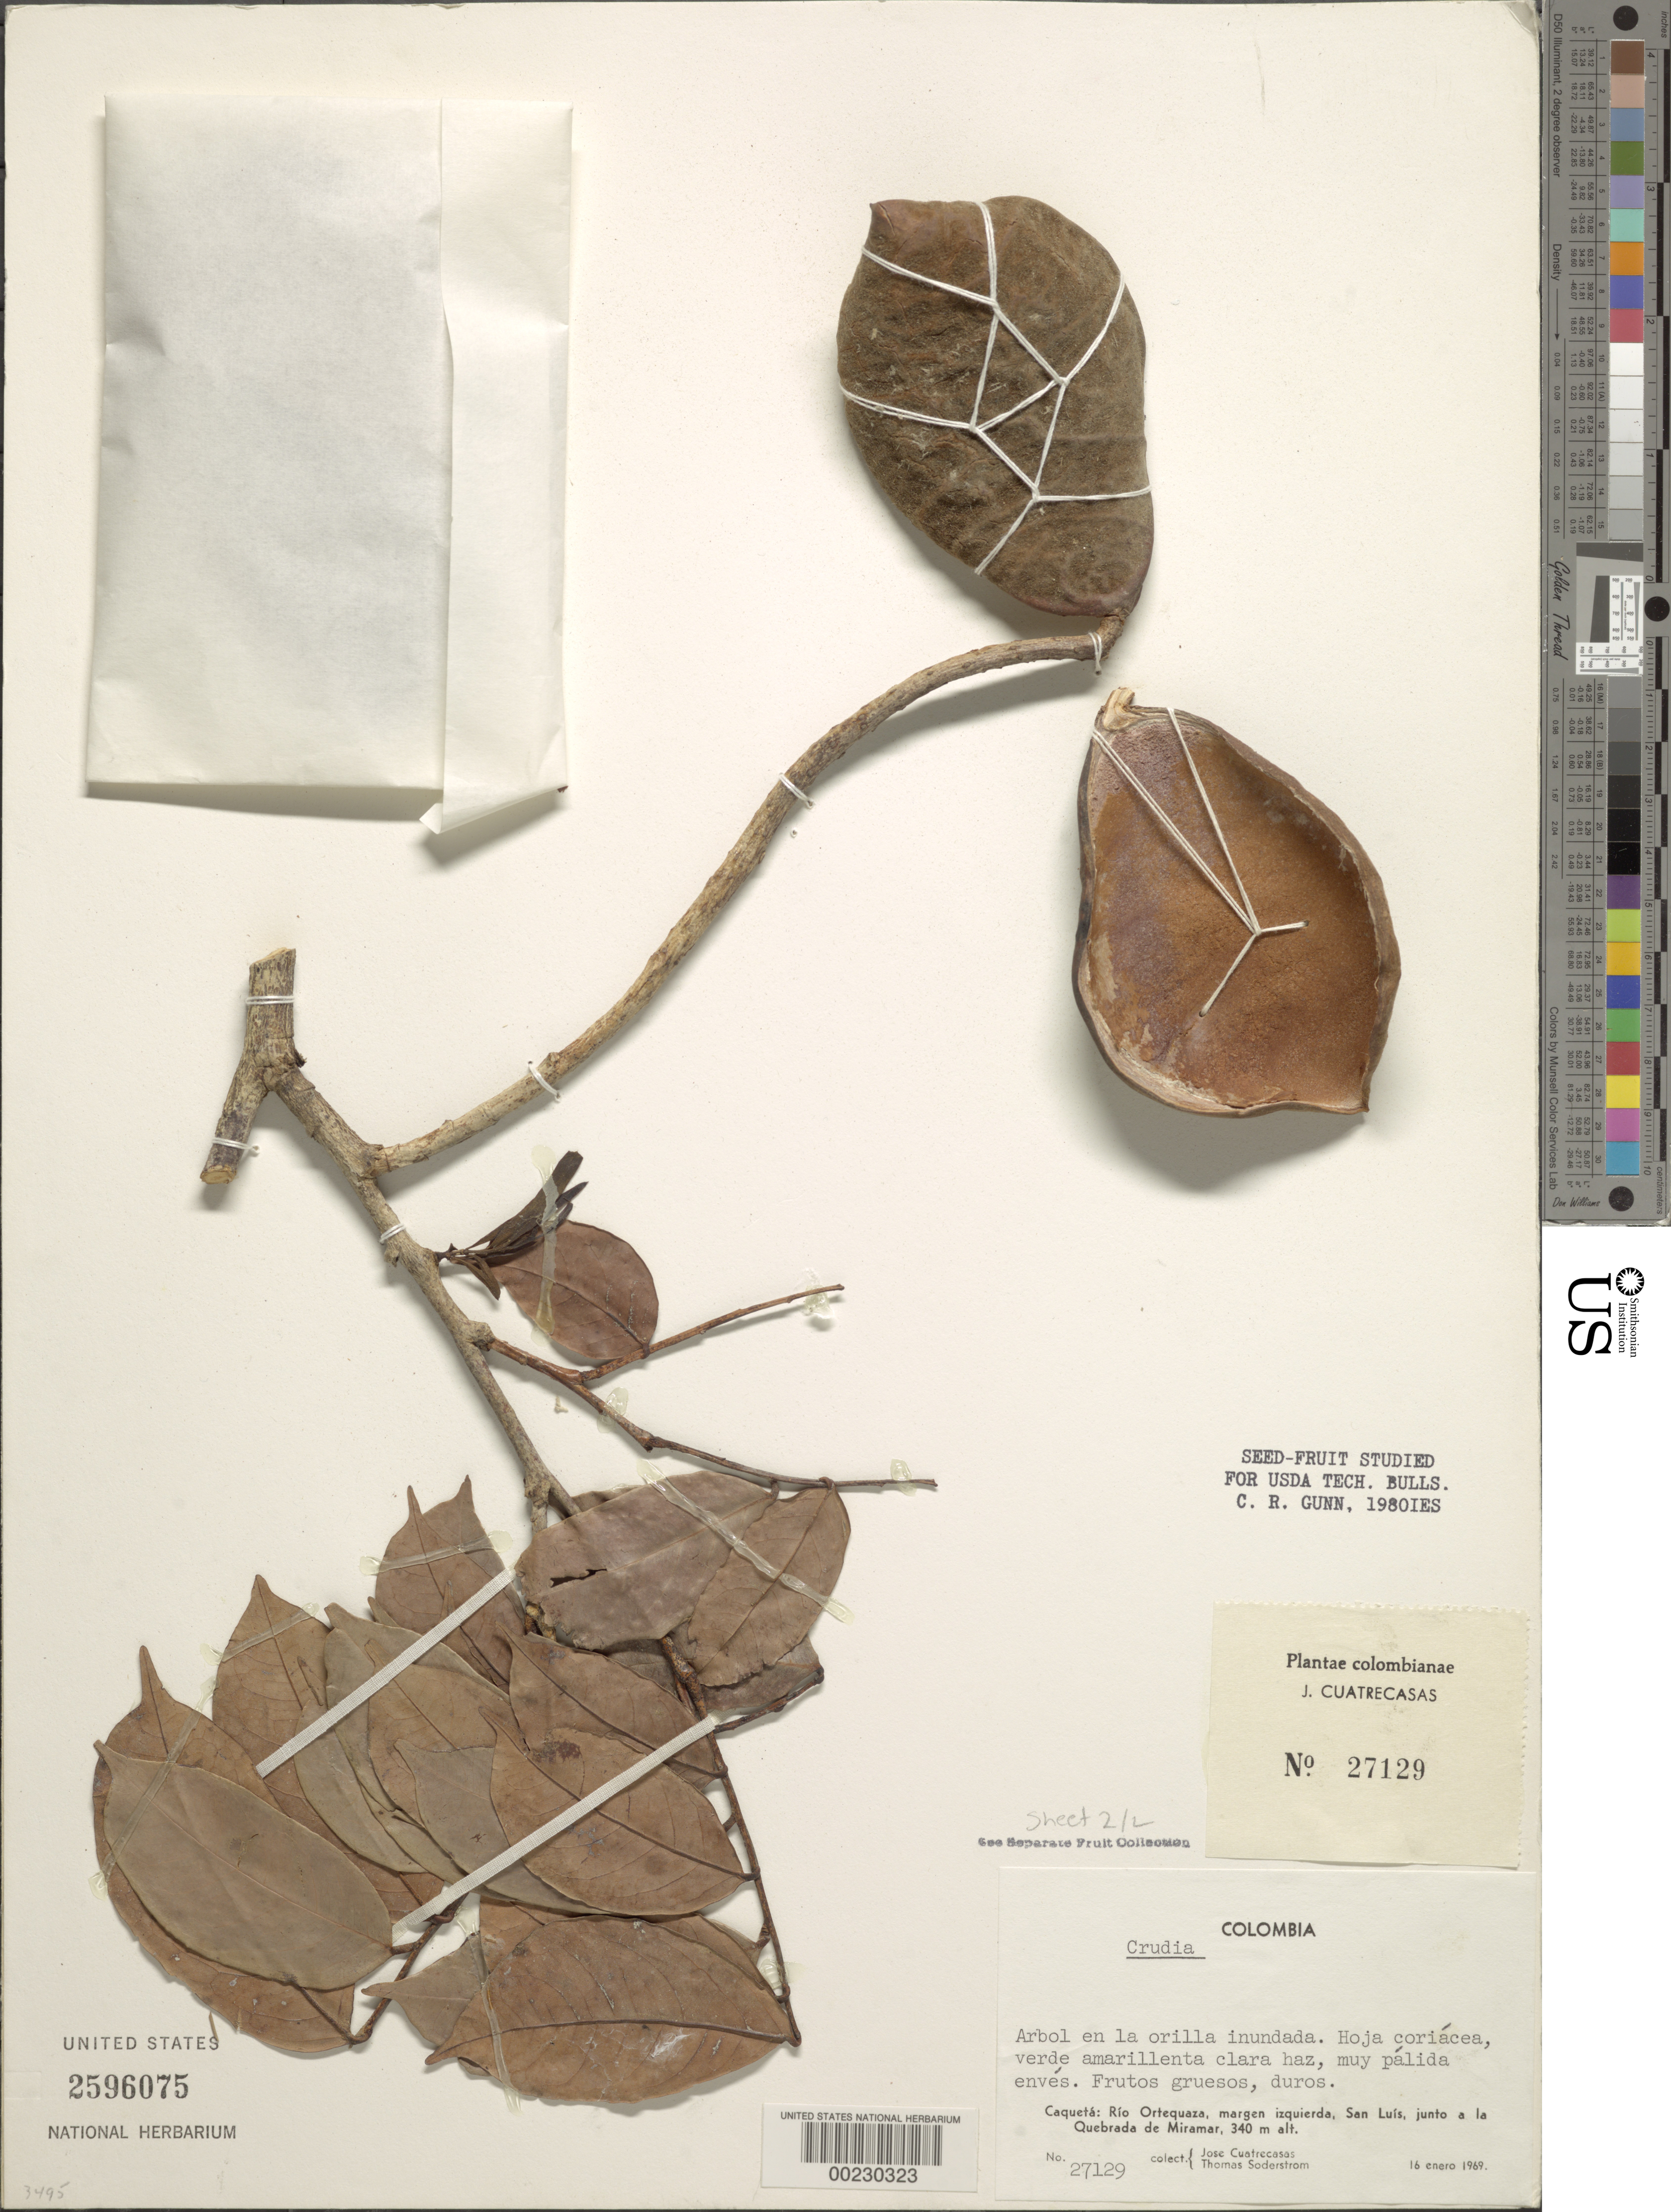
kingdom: Plantae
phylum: Tracheophyta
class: Magnoliopsida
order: Fabales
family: Fabaceae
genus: Crudia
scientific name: Crudia sp.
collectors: J. Cuatrecasas & T. R. Soderstrom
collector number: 27129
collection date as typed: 16 Jan 1969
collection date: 1969-01-16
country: Colombia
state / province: Caquetá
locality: Rio Ortequaza, left edge; San Luis near Quebrada de Miramar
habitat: Edge of river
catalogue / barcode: US 2596075